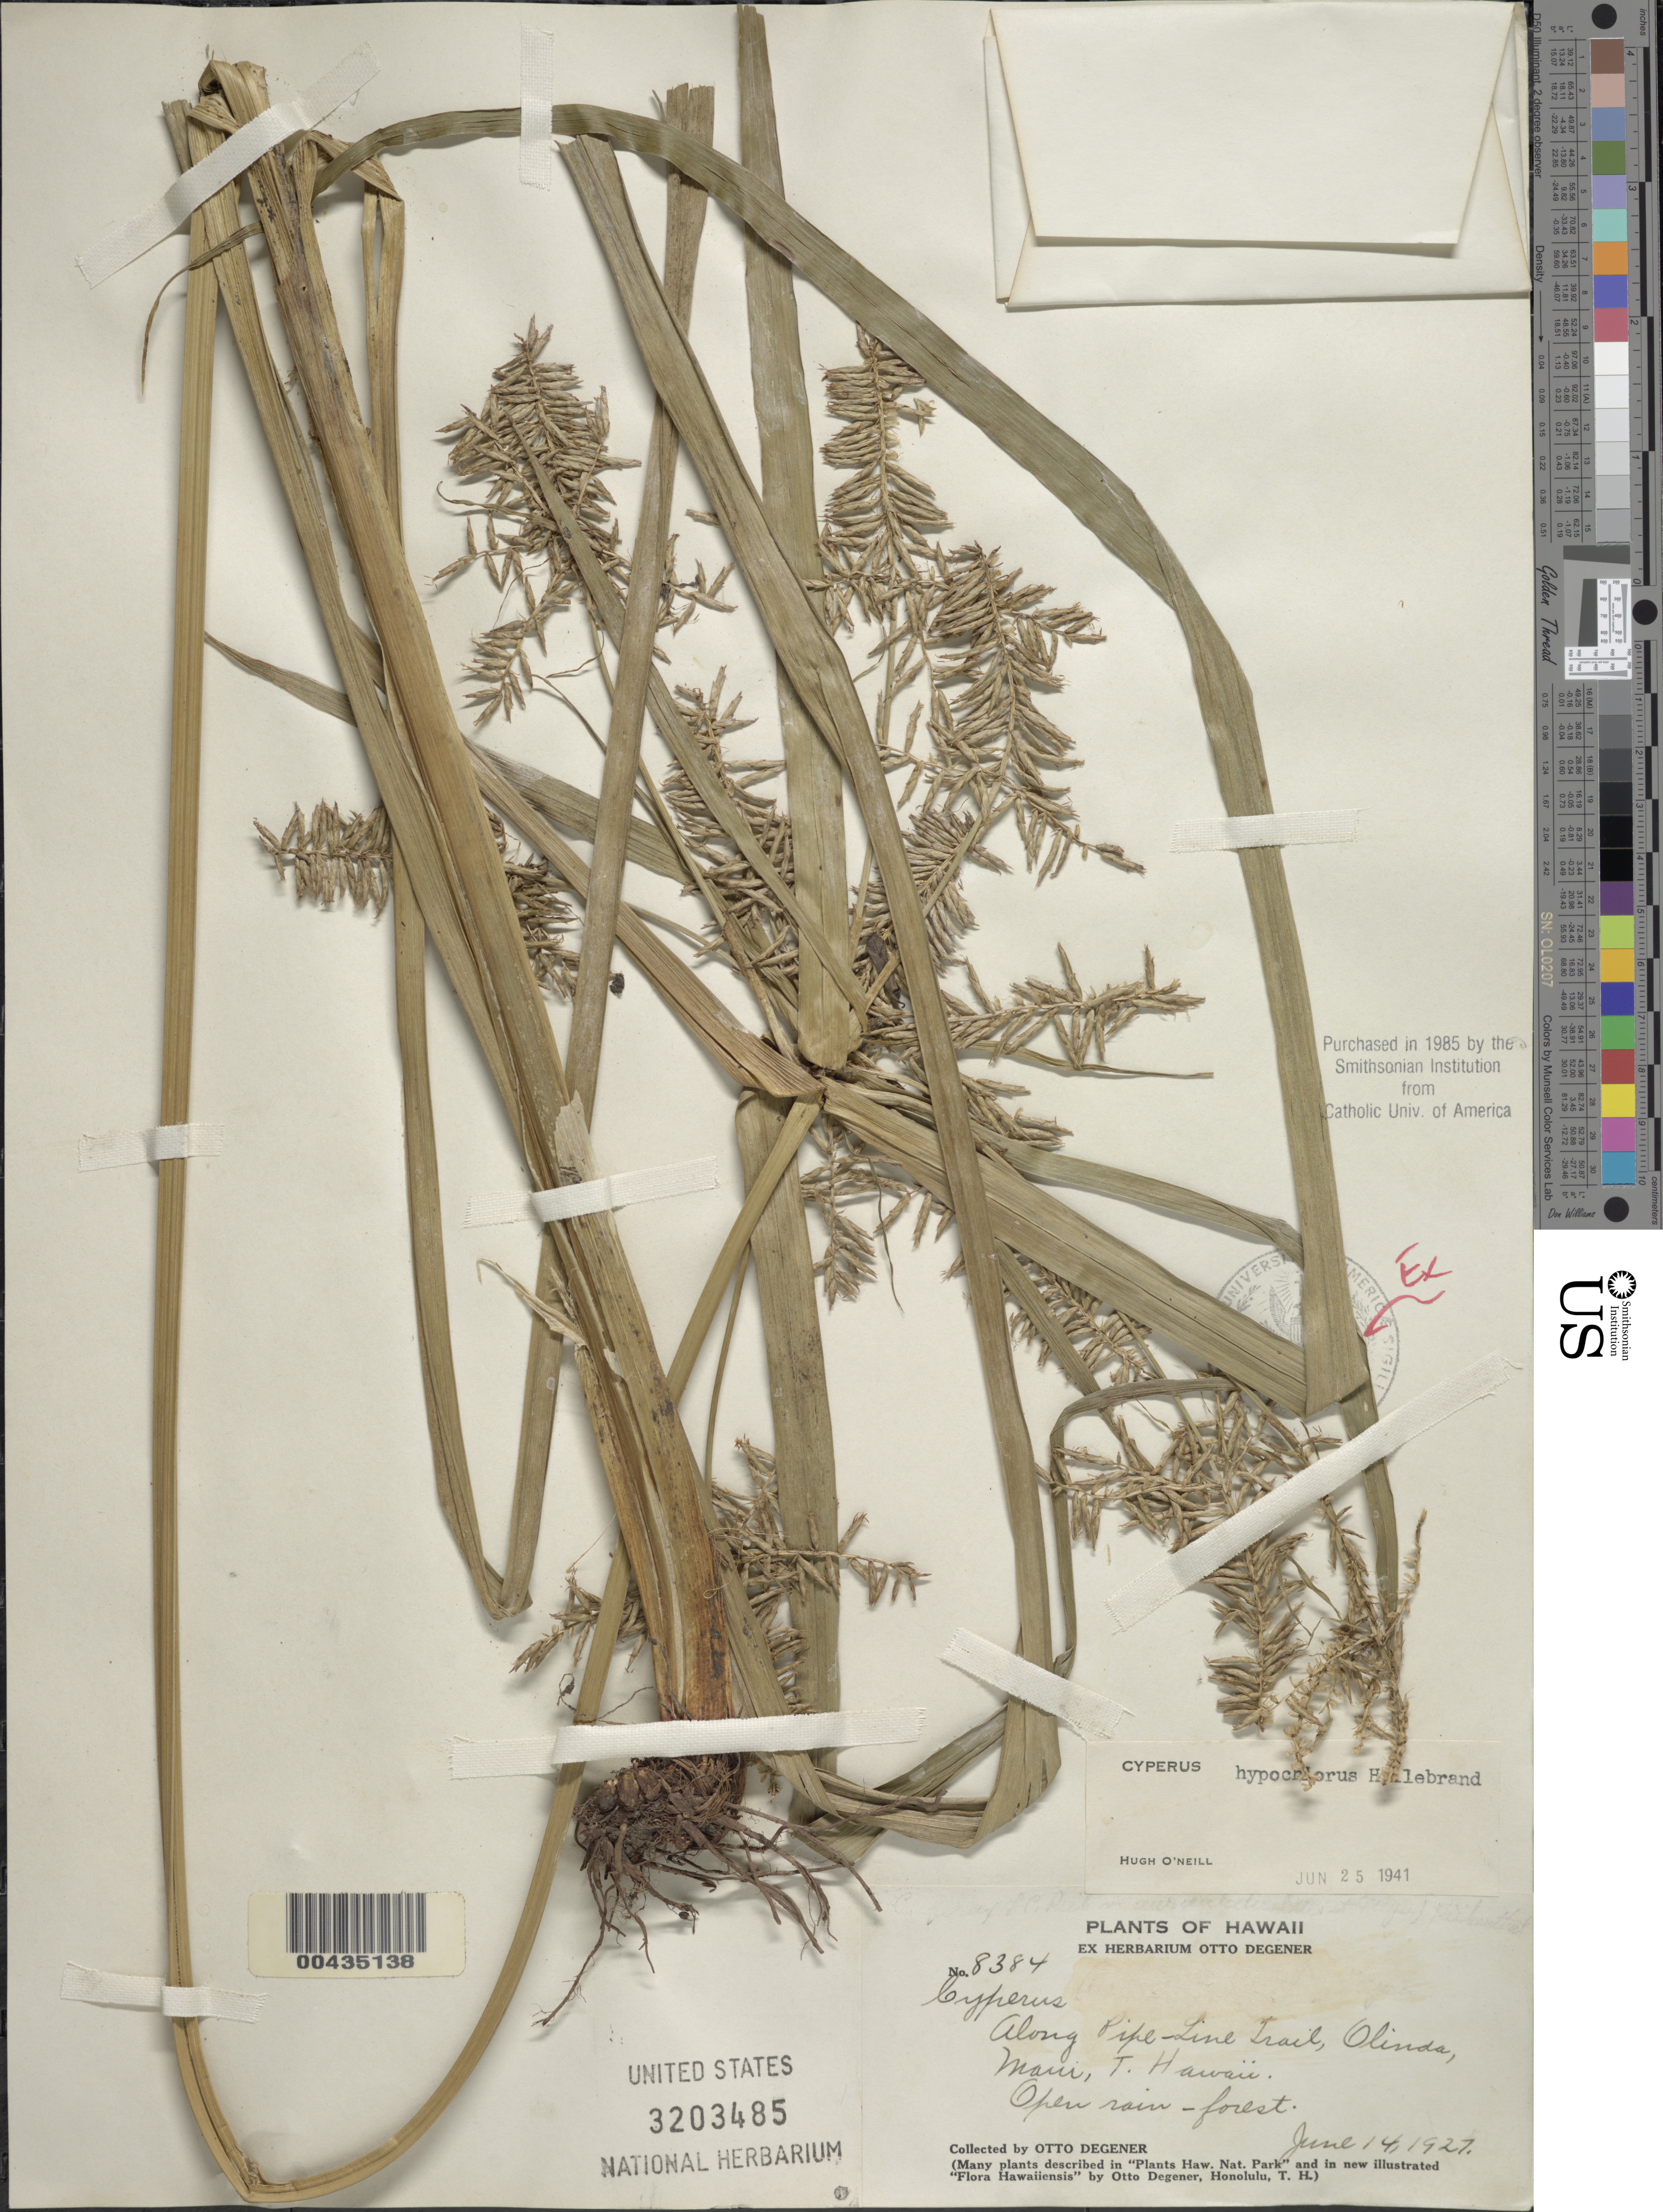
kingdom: Plantae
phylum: Tracheophyta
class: Liliopsida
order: Poales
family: Cyperaceae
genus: Cyperus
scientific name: Cyperus hypochlorus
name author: Hillebr.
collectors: O. Degener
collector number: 8384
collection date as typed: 14 Jun 1927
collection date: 1927-06-14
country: United States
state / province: Hawaii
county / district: Maui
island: Maui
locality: Along Pipe-Line Trail, Olinda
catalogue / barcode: US 3203485